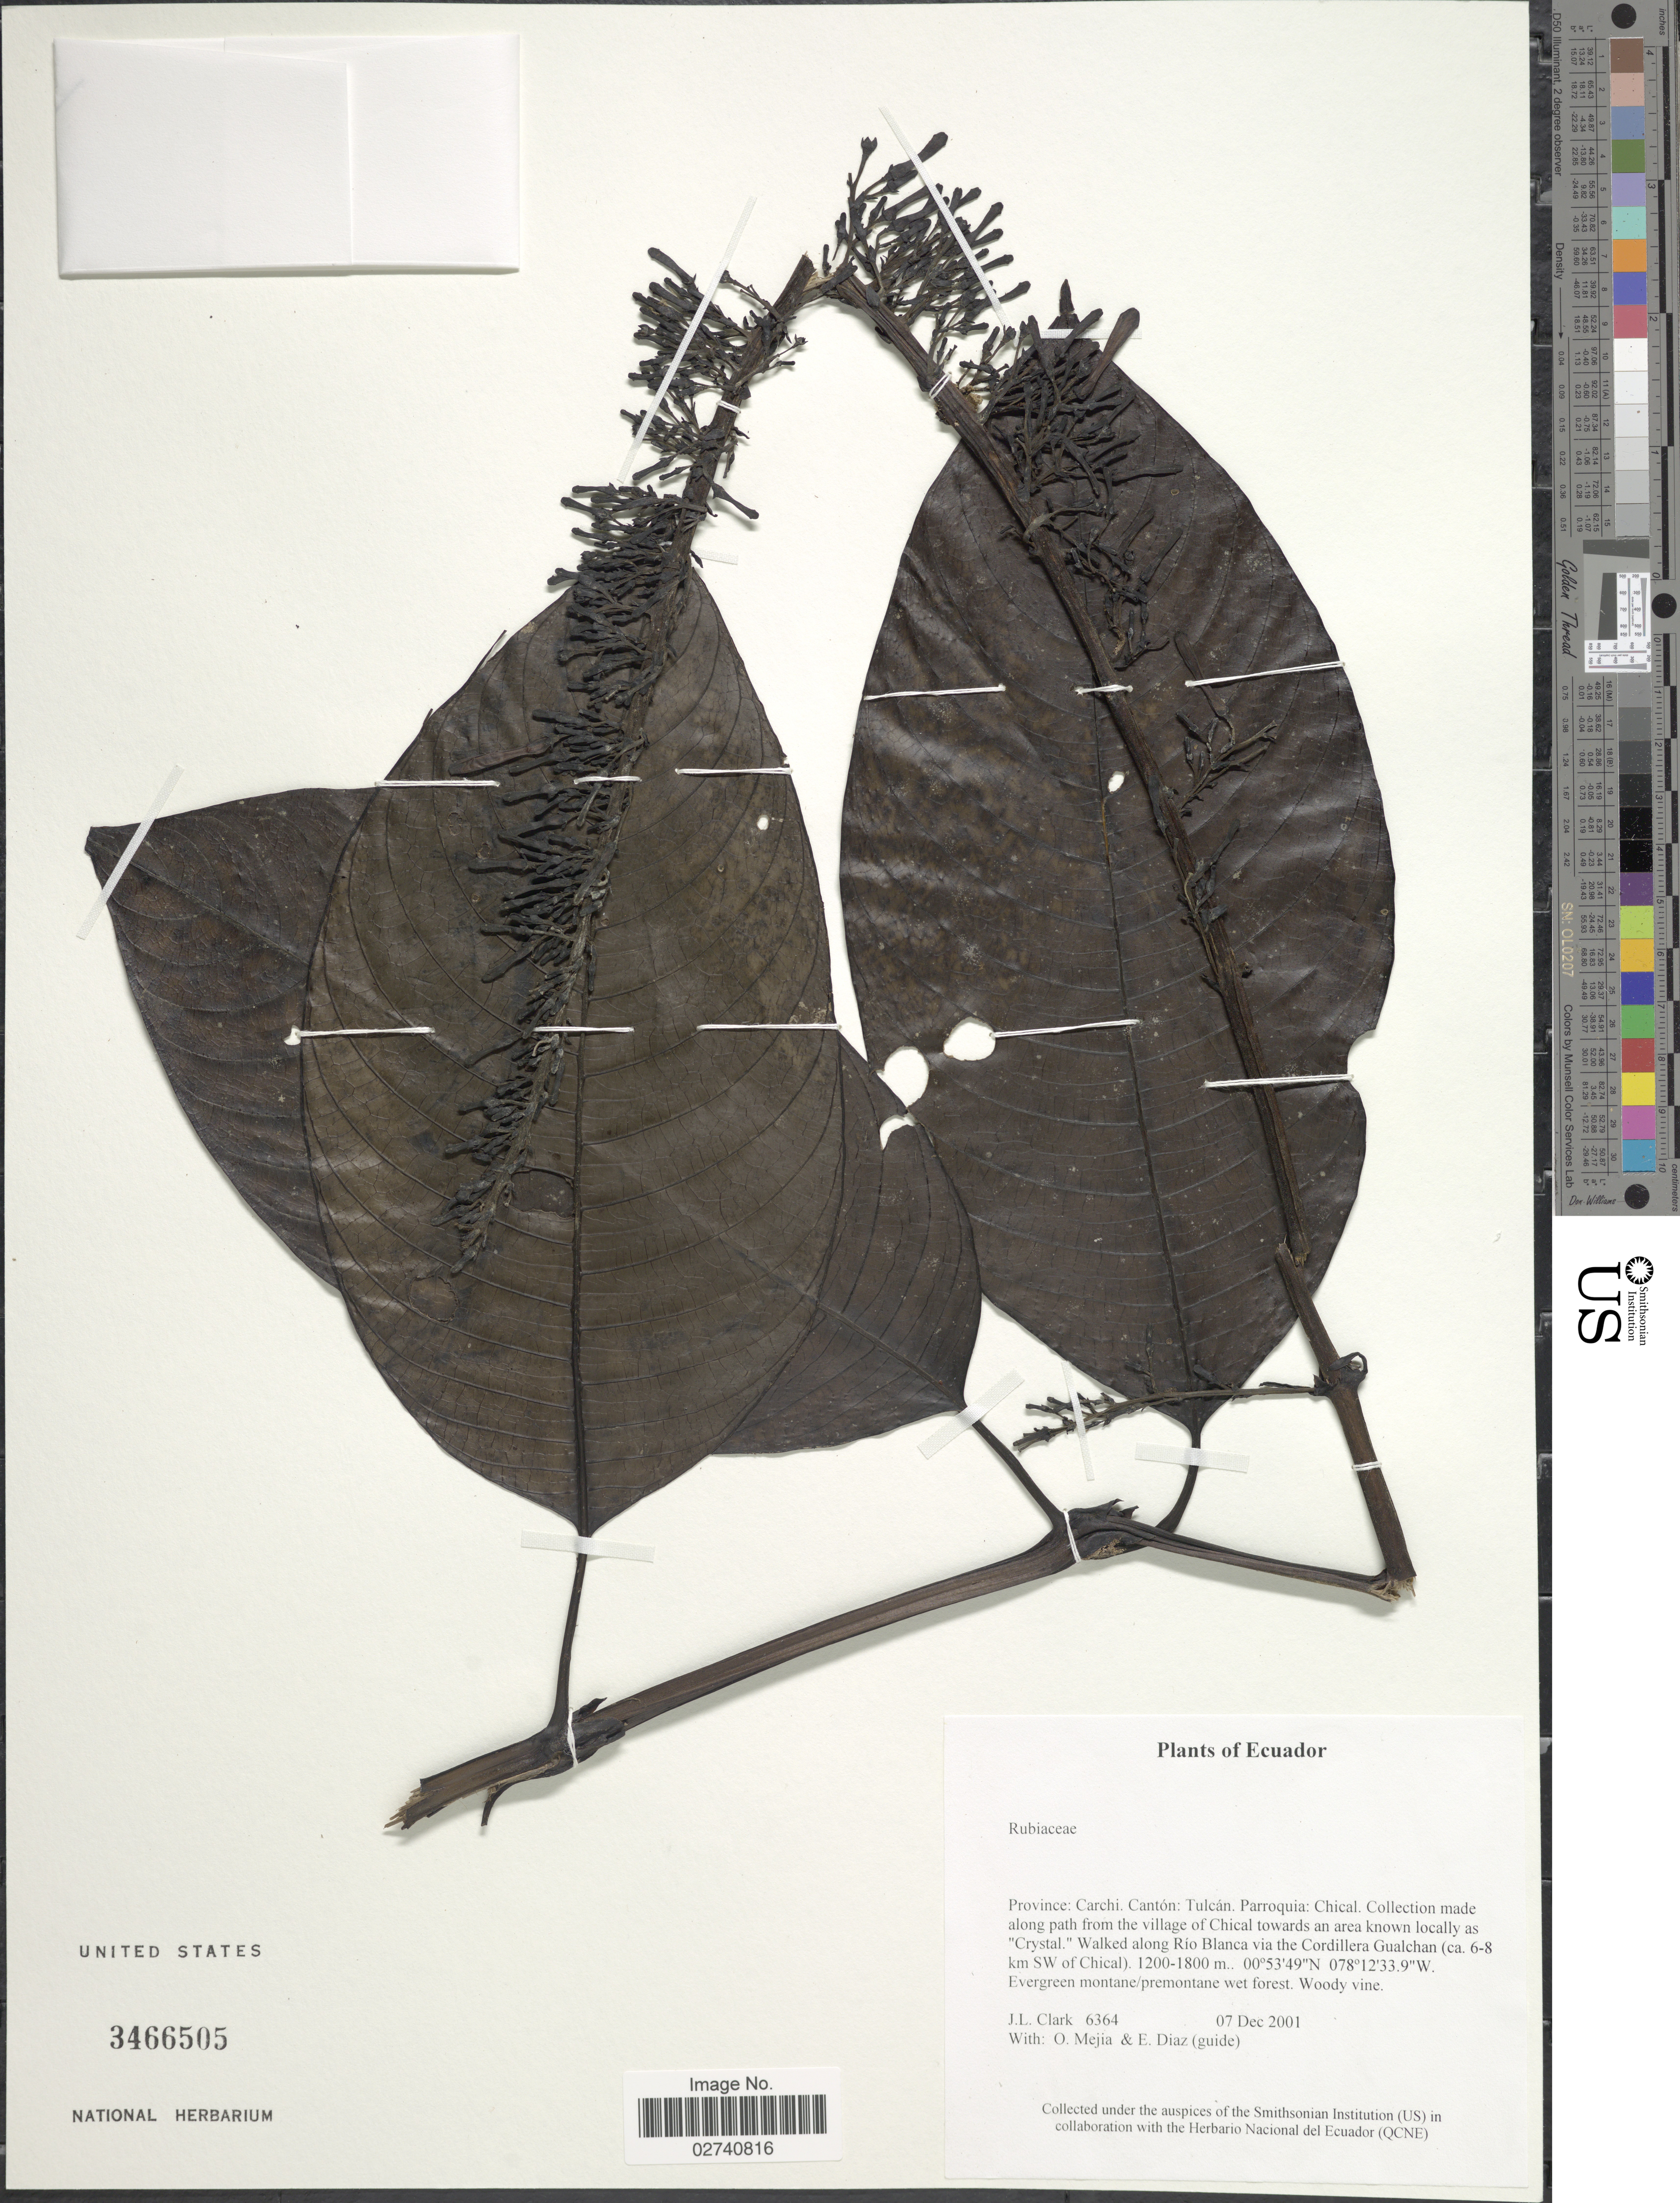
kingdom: Plantae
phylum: Tracheophyta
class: Magnoliopsida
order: Gentianales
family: Rubiaceae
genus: Palicourea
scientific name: Palicourea sp.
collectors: J. F. Clark, O. Mejia & E. Diaz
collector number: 6364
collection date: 2001-12-07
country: Ecuador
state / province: Carchi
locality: Canton: Tulcan. Parroquia: Chical. Along path from the village of Chical towards an area known locally as "Chrystal"Walked aling Rio Blanca via the Cordillera Gualcan (ca. 6-8 km SW of Chical)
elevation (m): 1200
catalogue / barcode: US 3466505